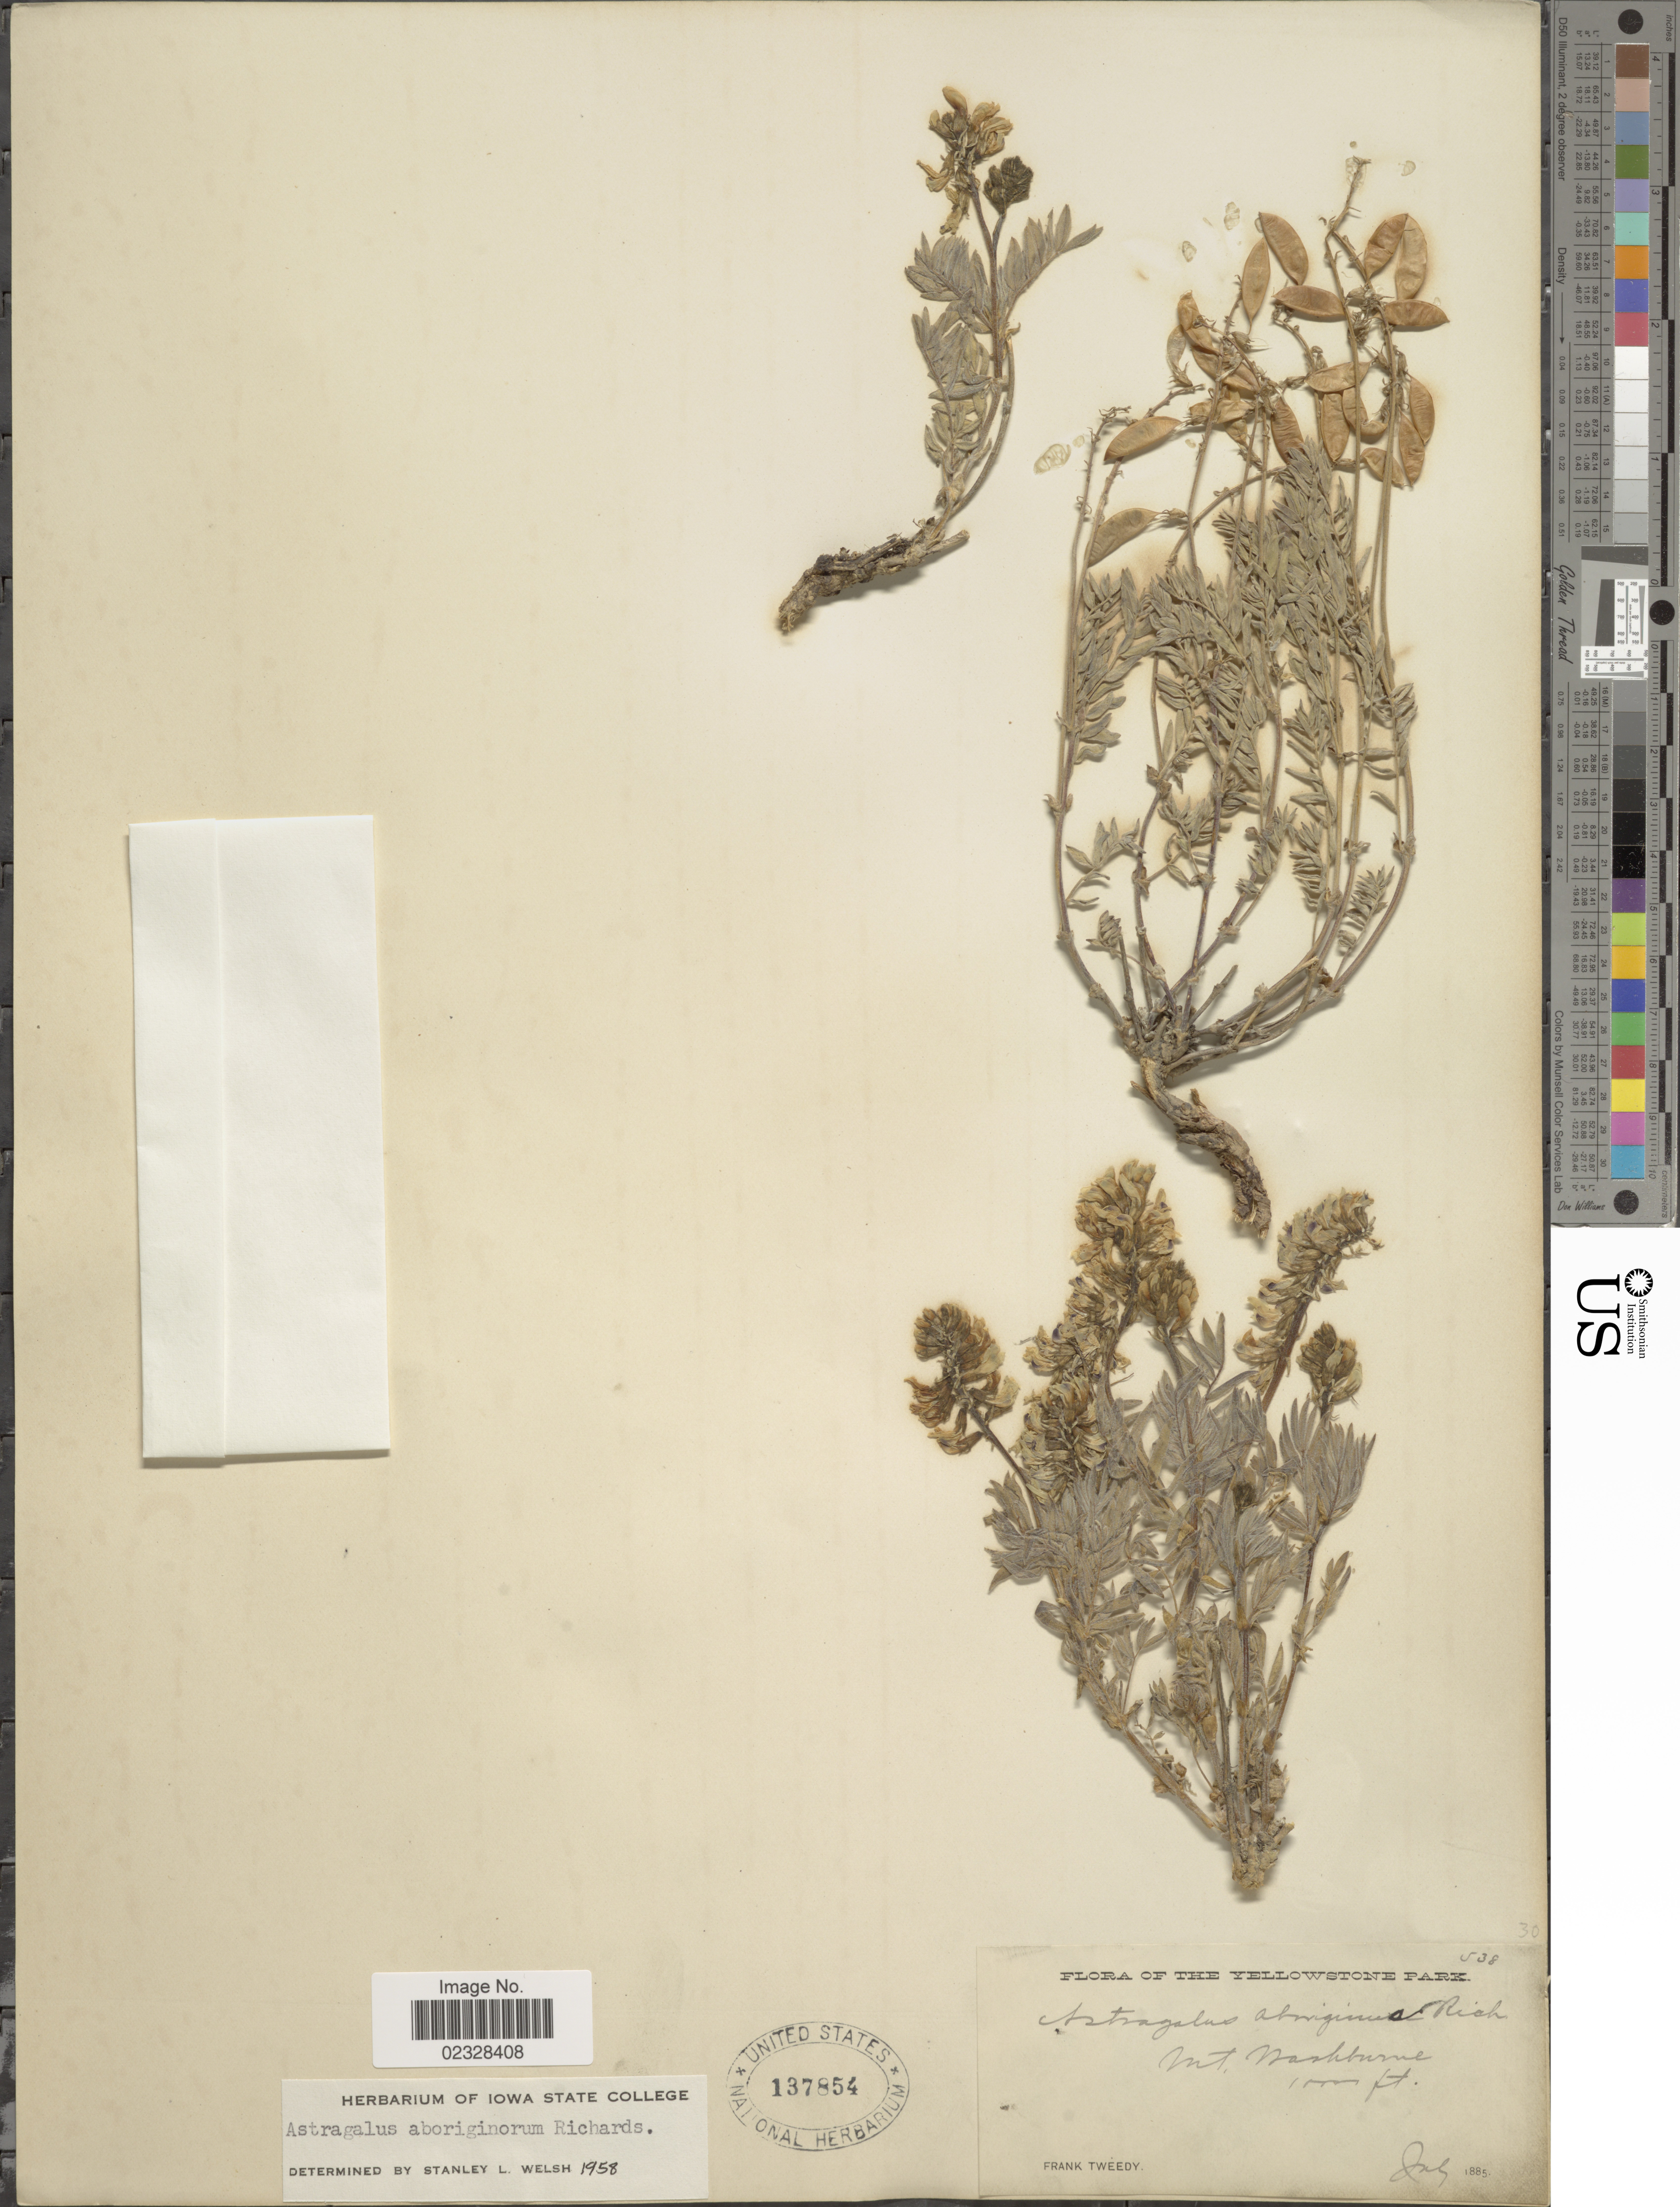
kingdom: Plantae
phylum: Tracheophyta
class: Magnoliopsida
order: Fabales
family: Fabaceae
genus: Astragalus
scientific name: Astragalus aboriginum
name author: Richardson ex Spreng.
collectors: F. Tweedy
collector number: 538*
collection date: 1885-07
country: United States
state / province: Wyoming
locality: Mt. Washburne, The Yellowstone Park.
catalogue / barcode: US 137854